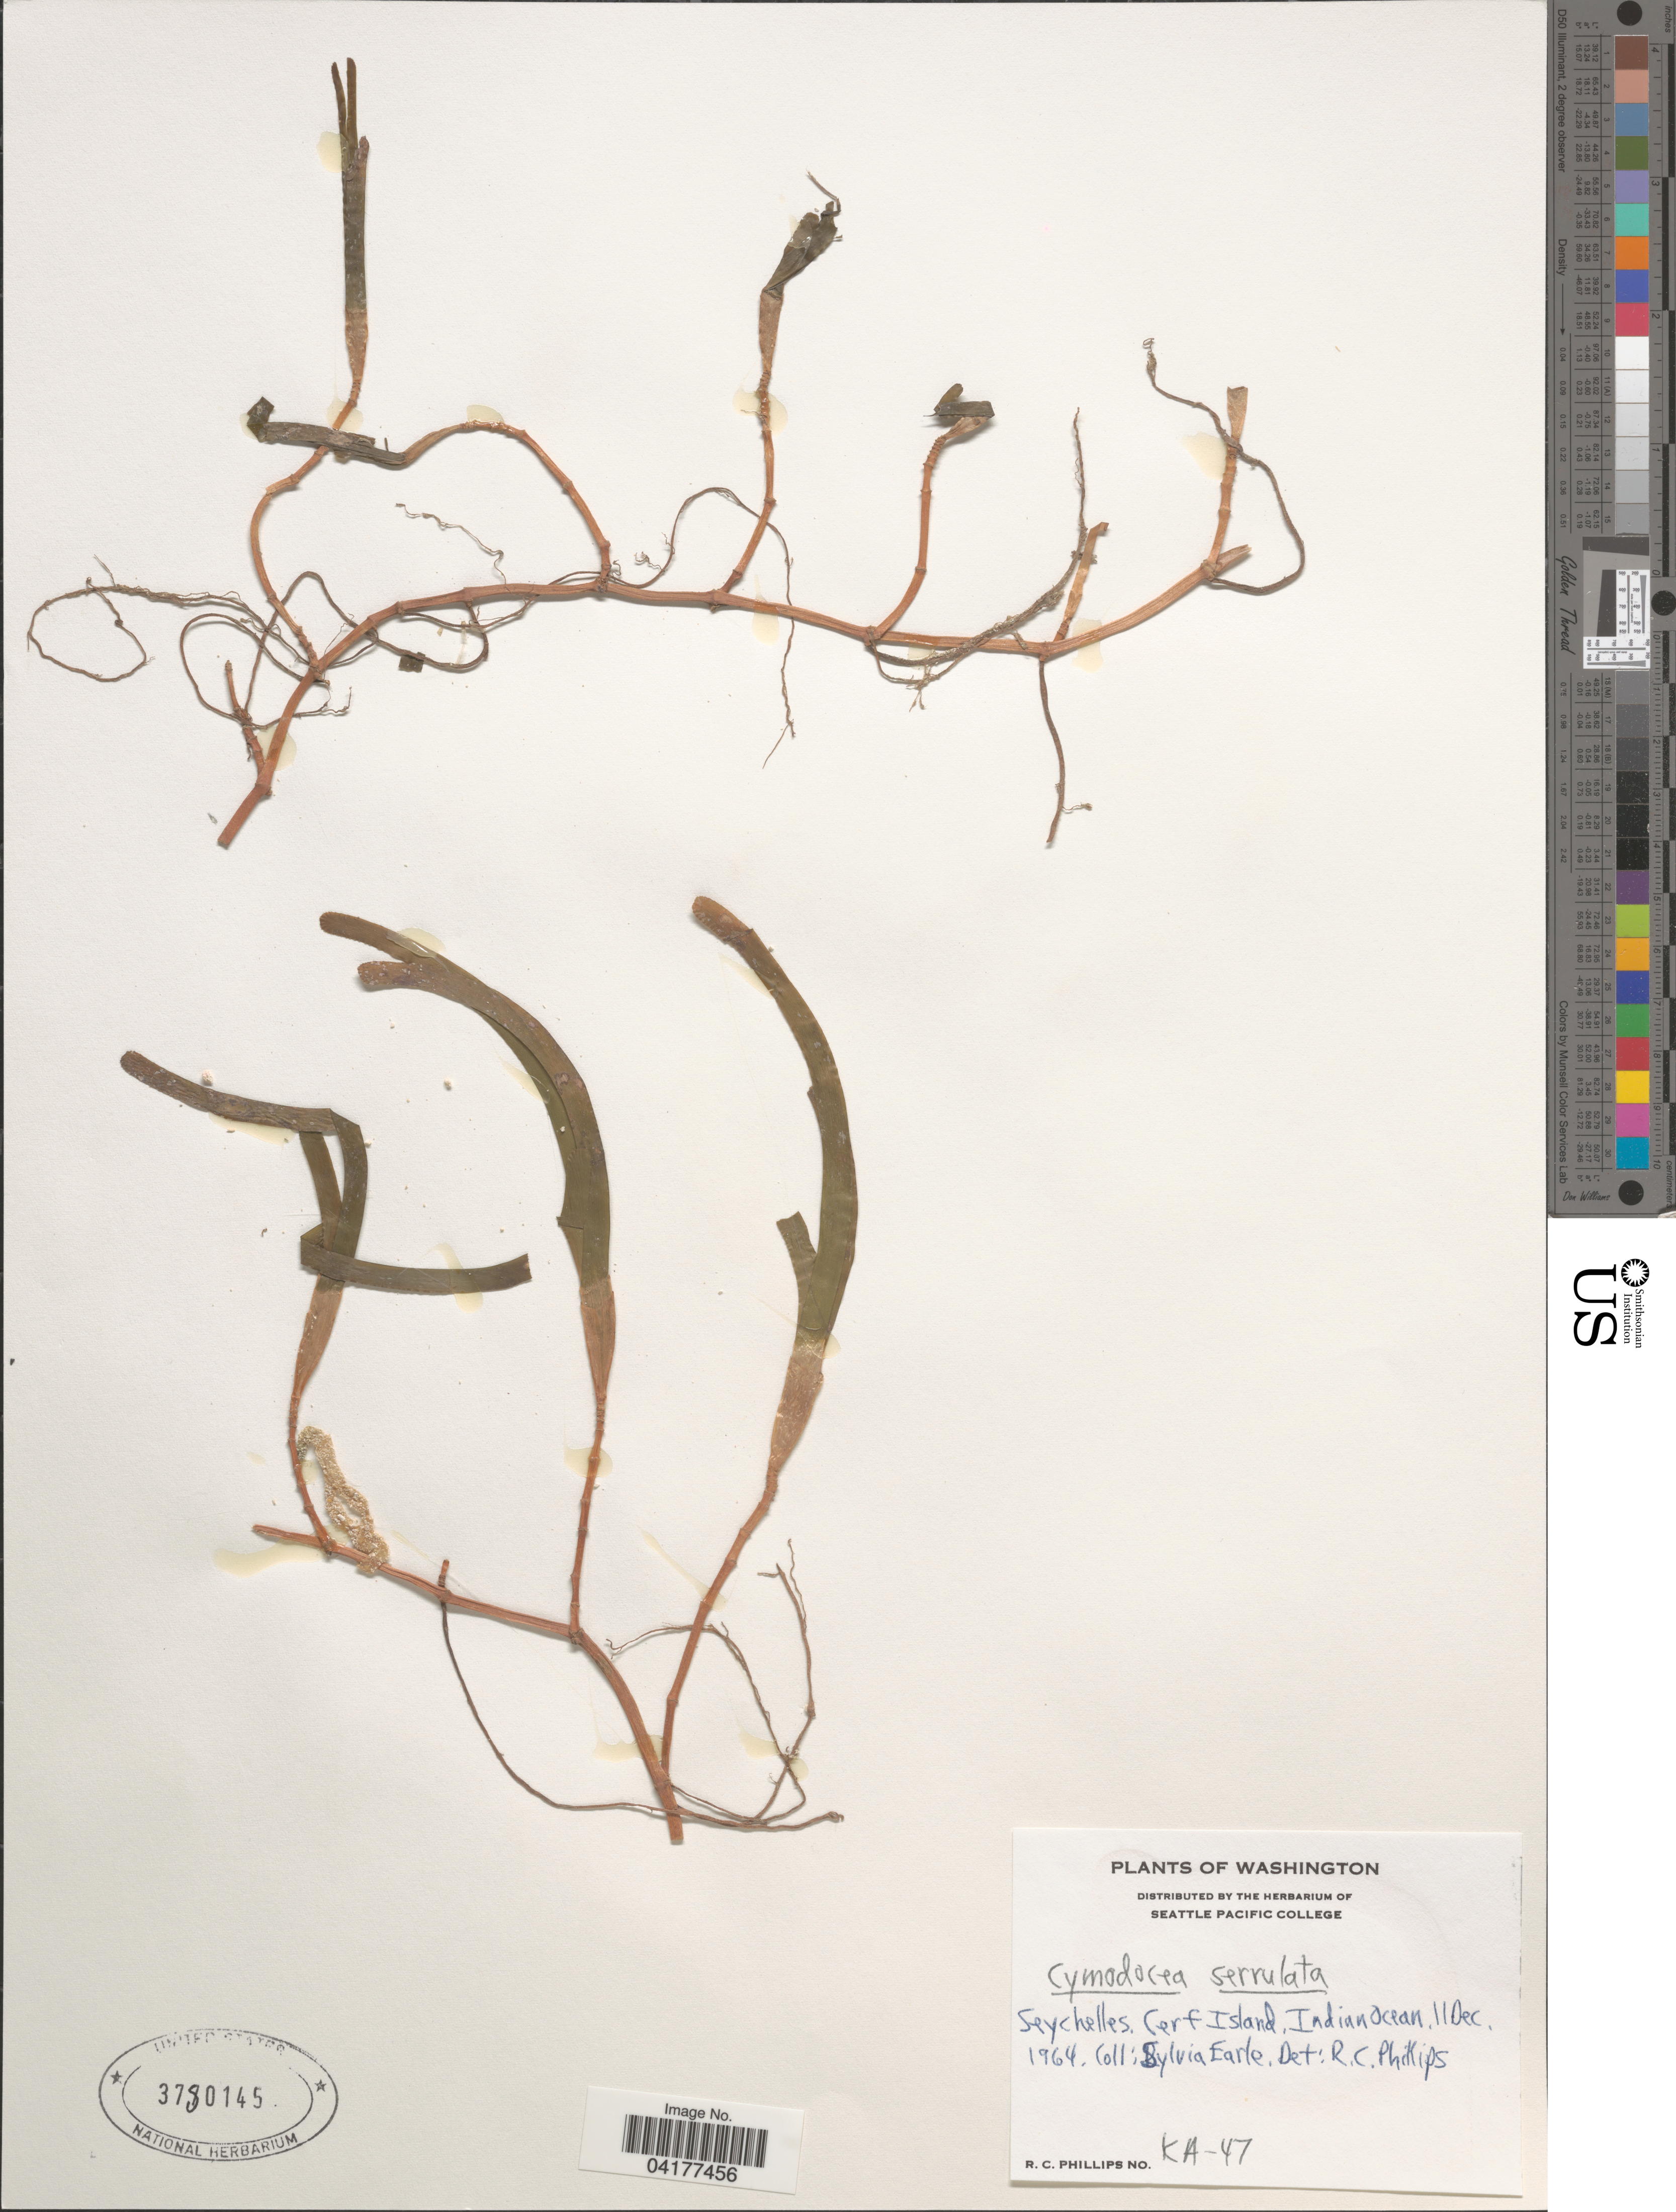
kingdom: Plantae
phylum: Tracheophyta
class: Liliopsida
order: Alismatales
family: Cymodoceaceae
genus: Cymodocea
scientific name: Cymodocea serrulata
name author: (R. Br.) Magnus & Ashers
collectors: S. A. Earle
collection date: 1964-12-11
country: Seychelles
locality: Cerf Island. Indian Ocean.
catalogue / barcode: US 3780145